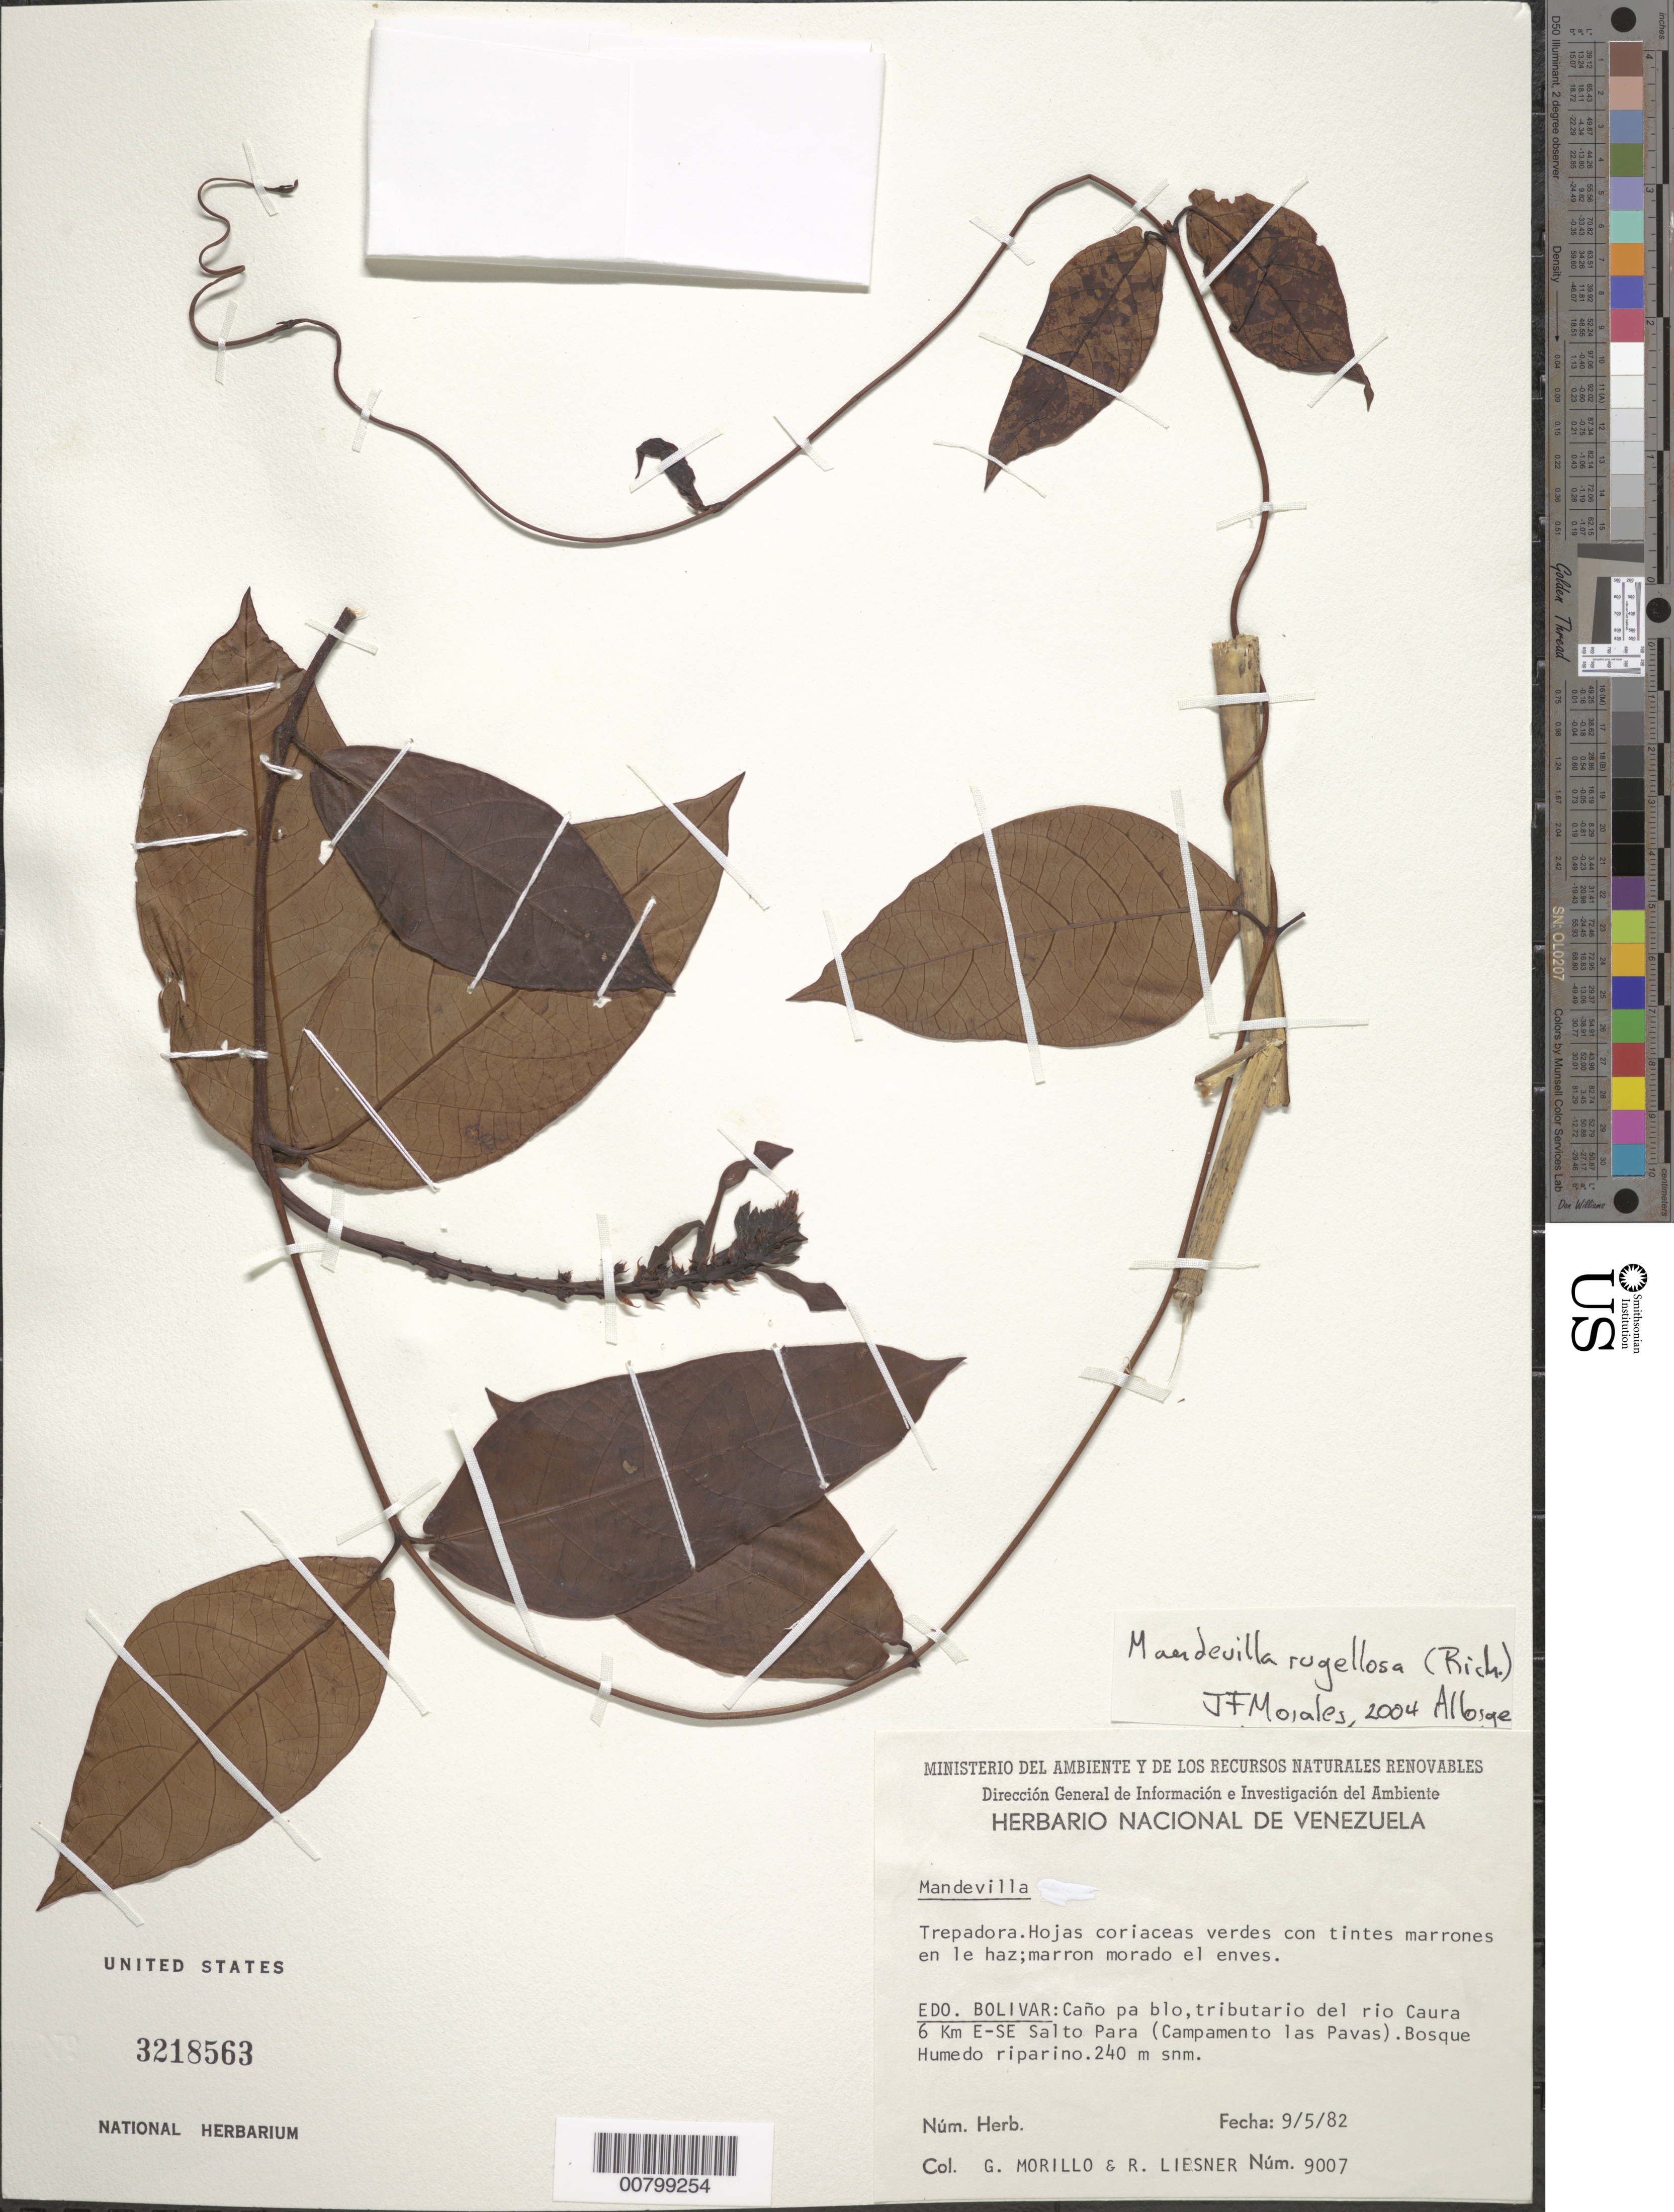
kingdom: Plantae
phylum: Tracheophyta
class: Magnoliopsida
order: Gentianales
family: Apocynaceae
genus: Mandevilla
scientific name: Mandevilla rugellosa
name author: (Rich.) L. Allorge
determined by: Morales, J. F.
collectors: G. Morillo & R. L. Liesner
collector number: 9007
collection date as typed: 9-May-82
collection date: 1982-05-09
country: Venezuela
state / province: Bolívar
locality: Caño Pablo, (trib. del Río Caura), 6 km ESE Salto Para (Campamento Las Pavas)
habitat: Bosque húmedo riparino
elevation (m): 240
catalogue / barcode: US 3218563